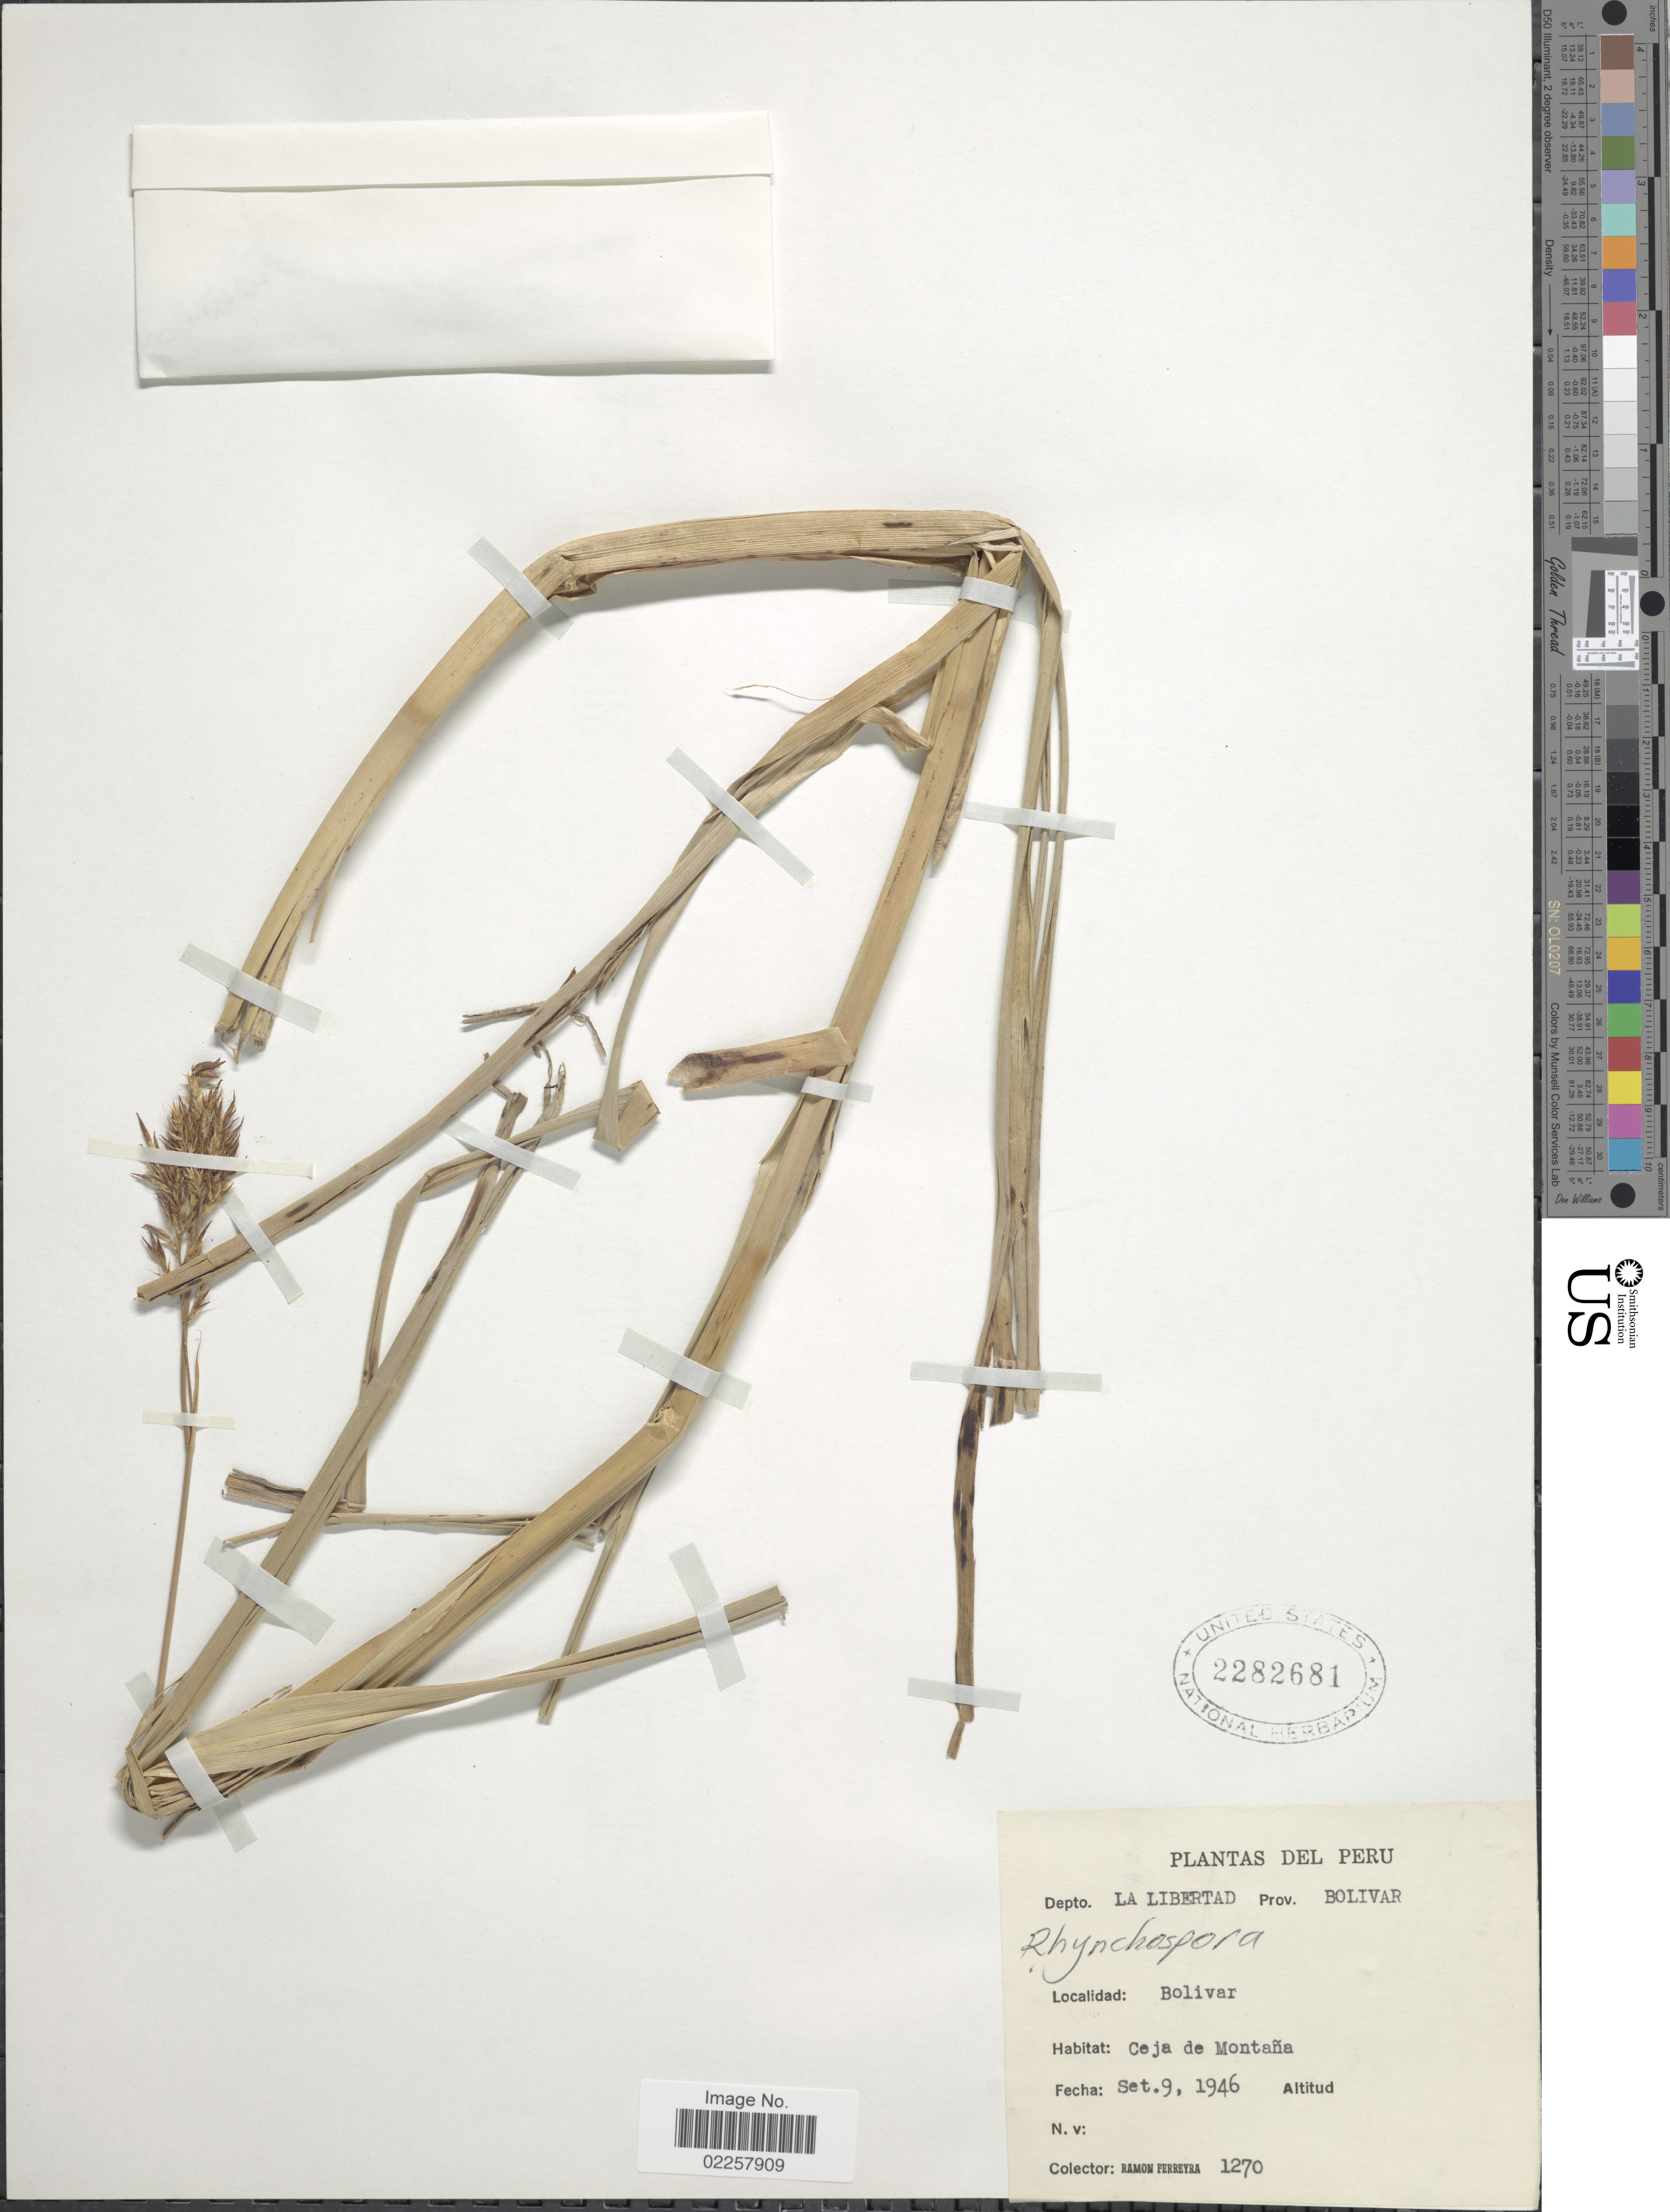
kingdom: Plantae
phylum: Tracheophyta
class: Liliopsida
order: Poales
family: Cyperaceae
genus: Rhynchospora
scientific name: Rhynchospora sp.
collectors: R. A. Ferreyra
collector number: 1270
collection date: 1946-09-09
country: Peru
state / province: La Libertad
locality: Depto. La Libertad, Prov. Bolivar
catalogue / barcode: US 2282681